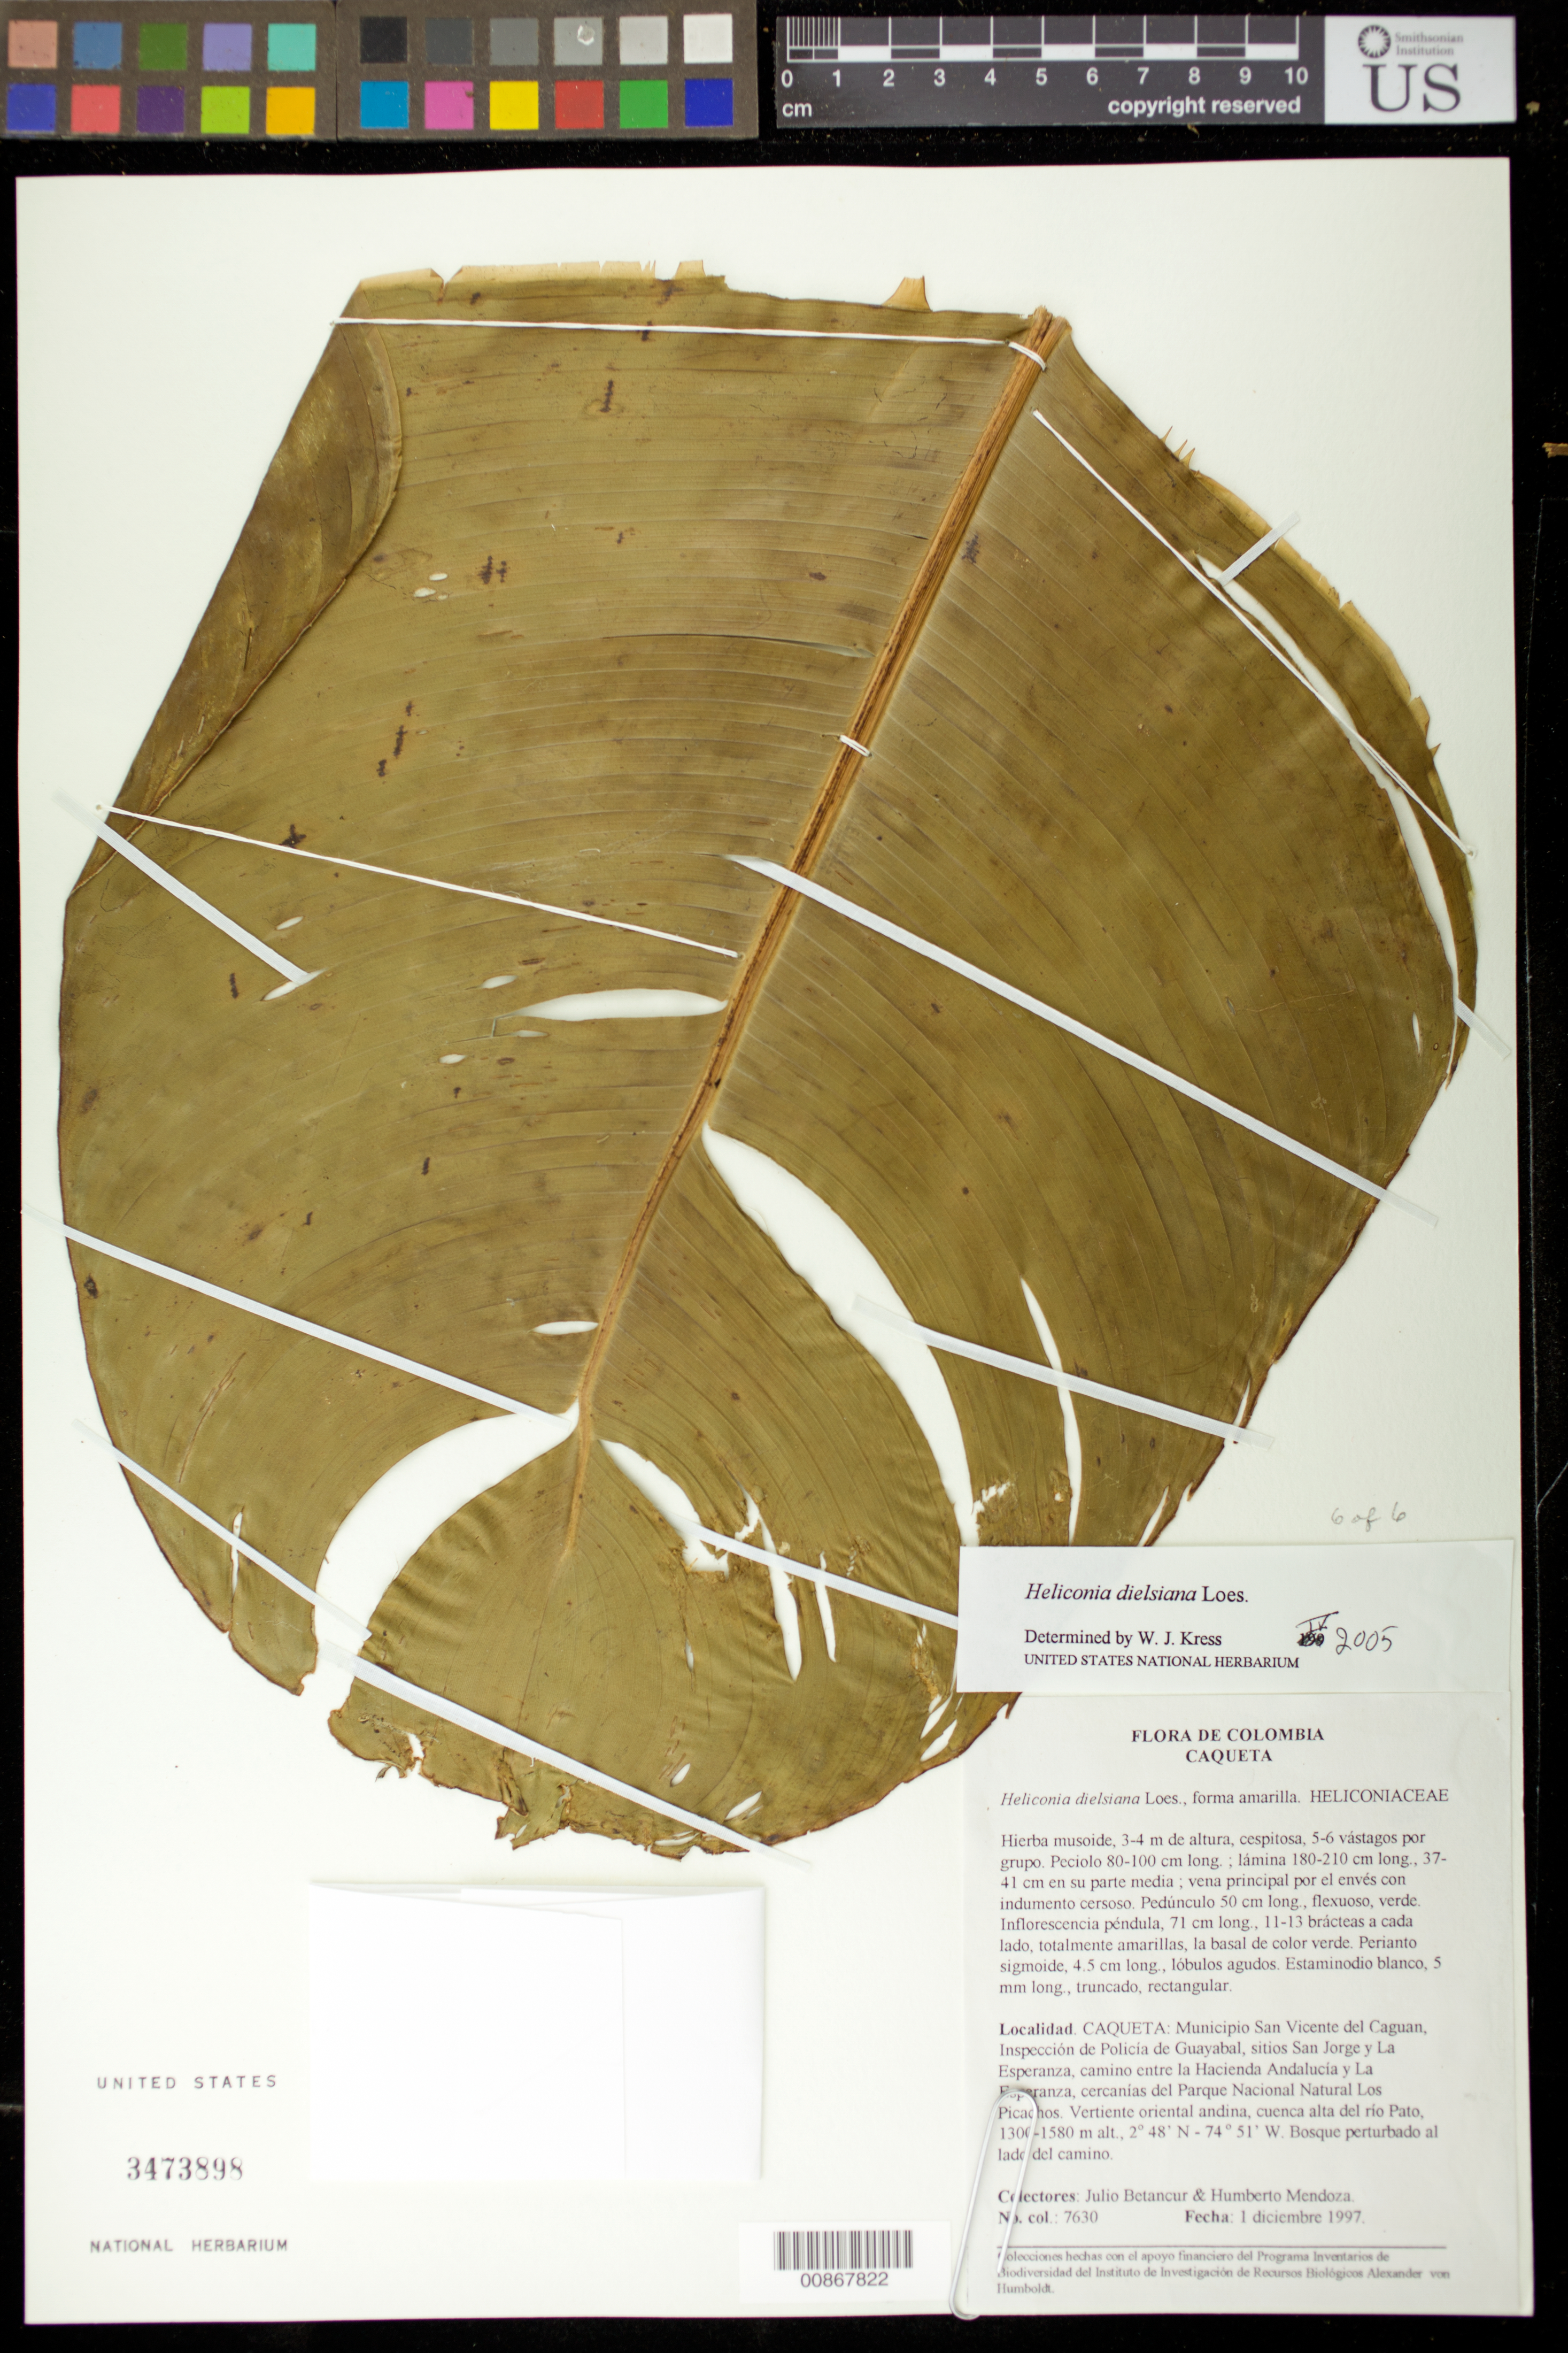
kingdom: Plantae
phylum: Tracheophyta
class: Liliopsida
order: Zingiberales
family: Heliconiaceae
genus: Heliconia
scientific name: Heliconia densiflora 'Fireflash'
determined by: Kress, W. J., (US), Smithsonian Institution - National Museum of Natural History (UNITED STATES)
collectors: J. C. Betancur & H. Mendoza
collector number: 7630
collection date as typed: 01 Dec 1997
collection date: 1997-12-01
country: Colombia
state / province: Caquetá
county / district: San Vicente del Caguan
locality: Inspeccion de Policia de Guayabal, sitios San Jorge y La Esperanza, camino entre la Hacienda Andalusia y La Esperanza, cercanias del Parque Cacional Natural Los Picachos.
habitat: Bosque perturbado lado del camino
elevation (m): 1300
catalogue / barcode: US 3473898